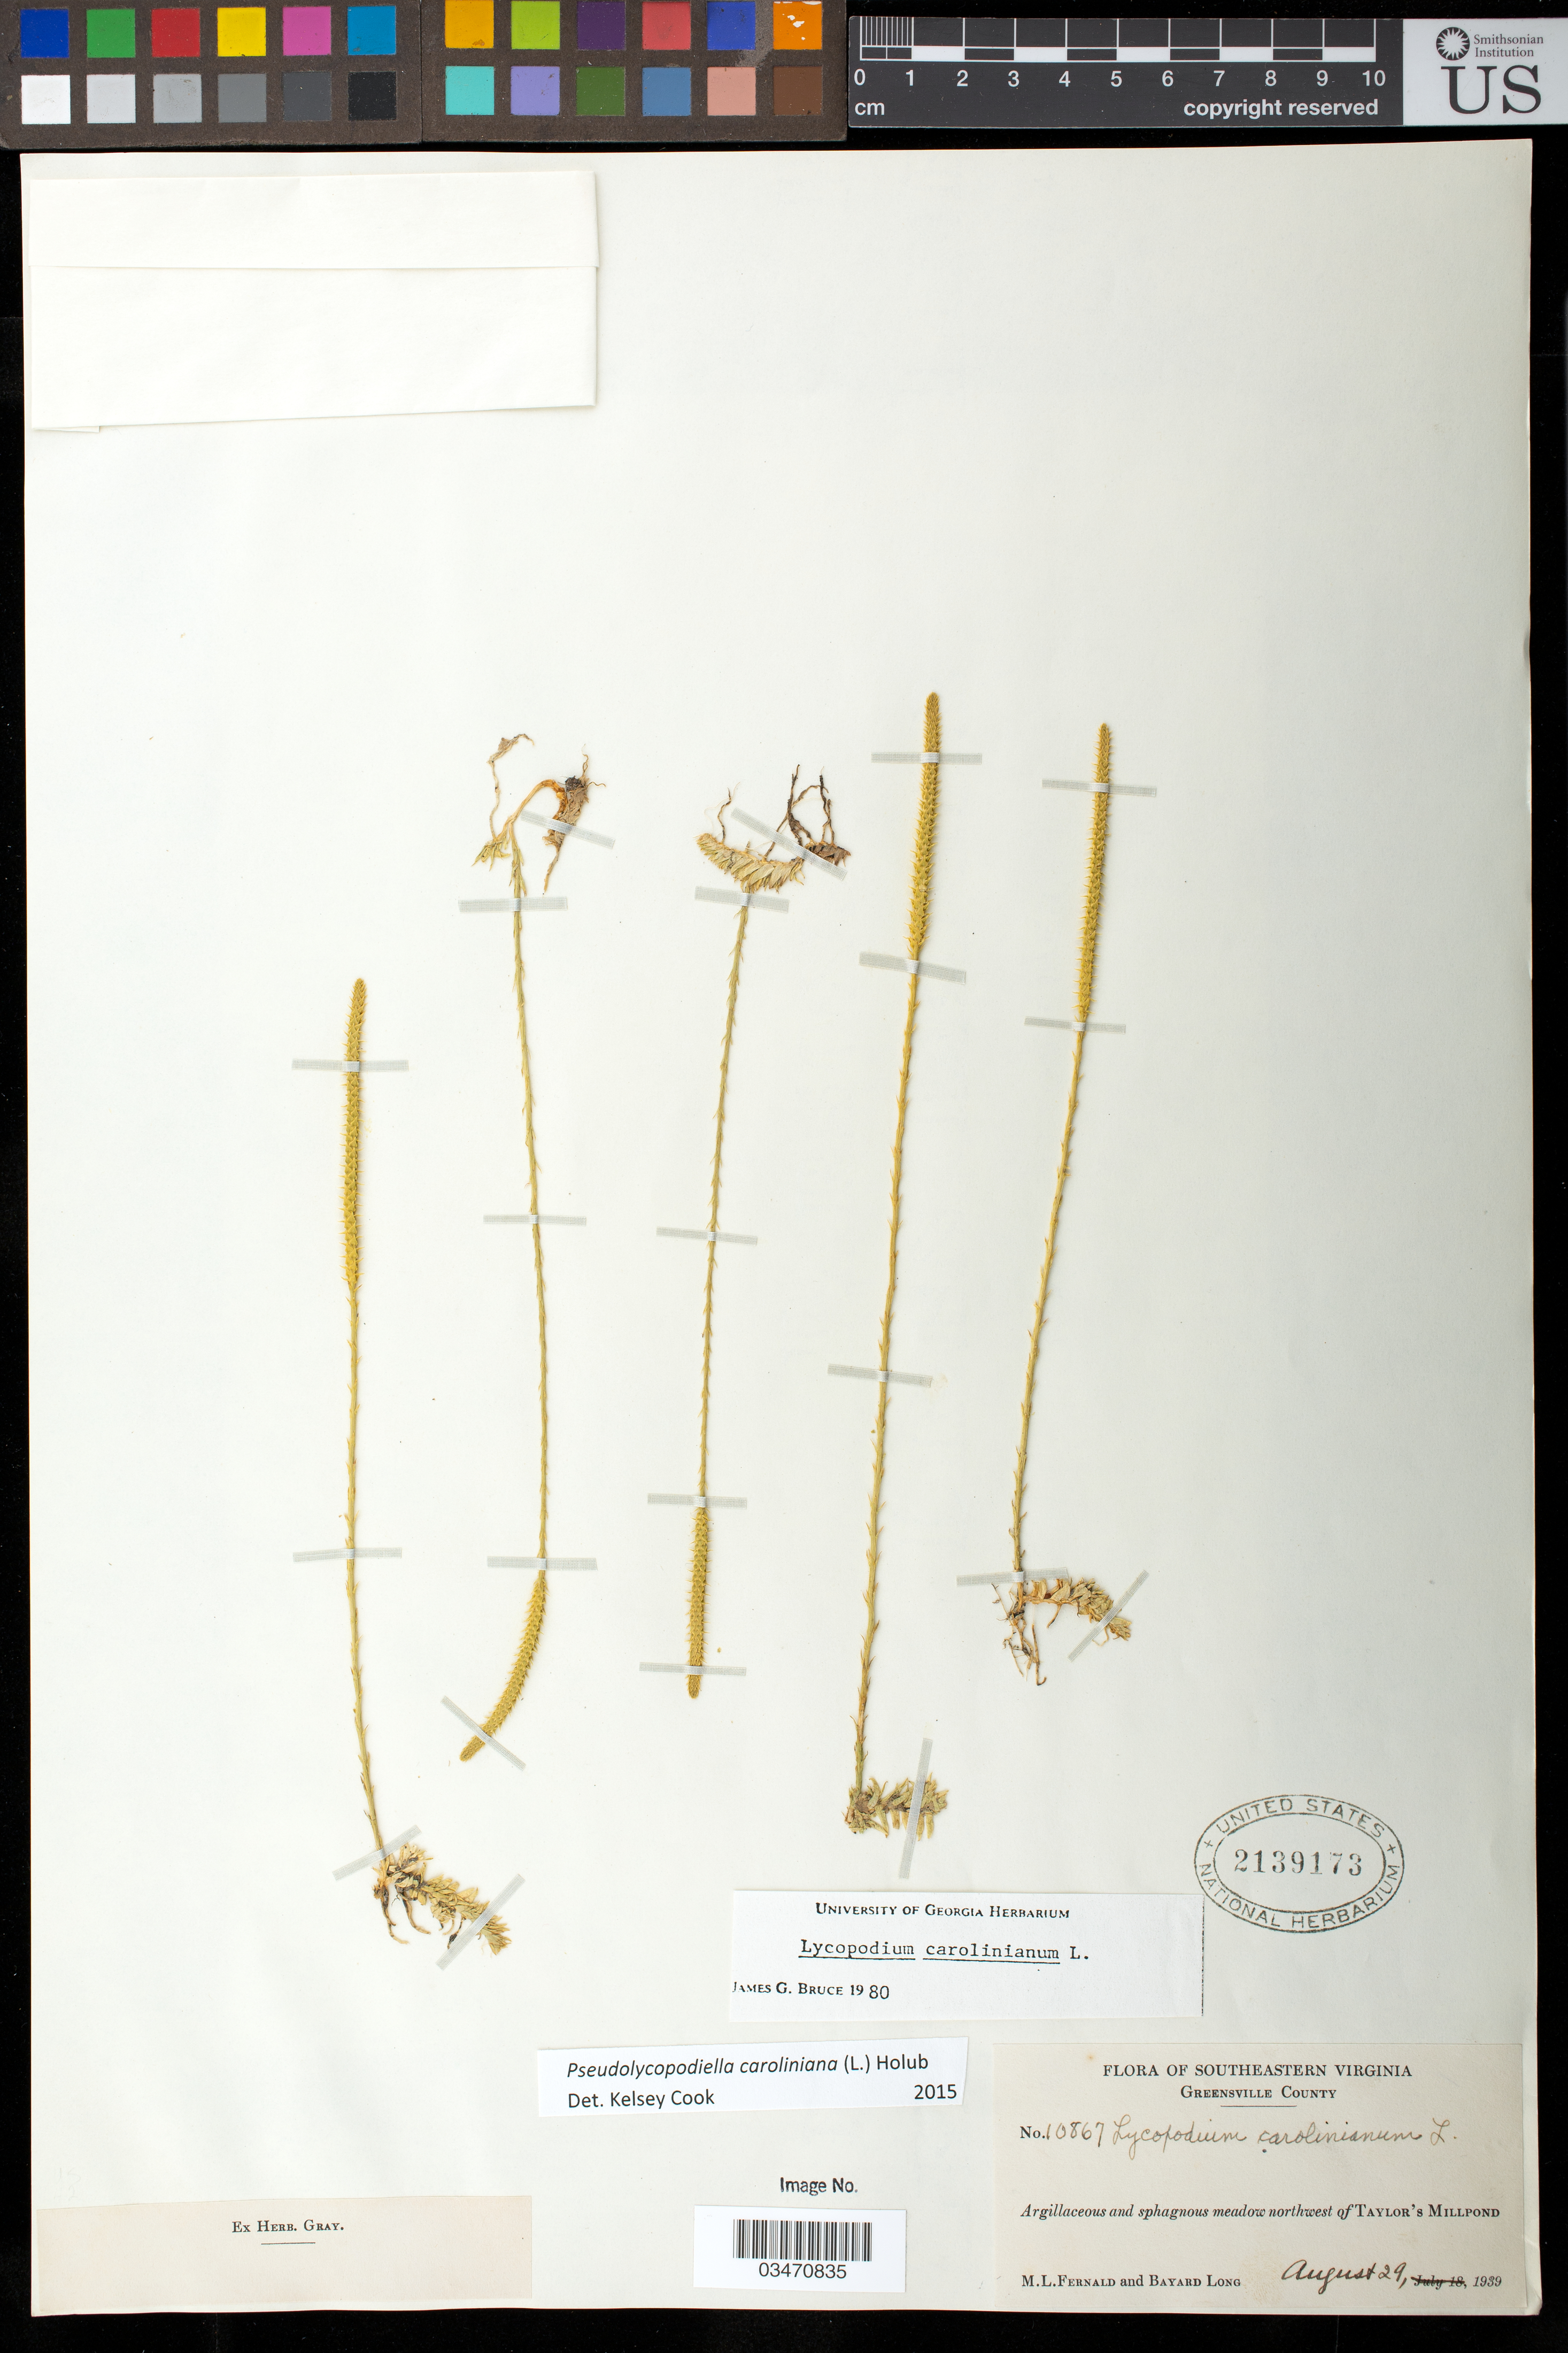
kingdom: Plantae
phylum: Tracheophyta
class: Lycopodiopsida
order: Lycopodiales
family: Lycopodiaceae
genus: Pseudolycopodiella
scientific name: Pseudolycopodiella caroliniana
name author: (L.) Holub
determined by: Cook, K.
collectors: M. L. Fernald & B. Long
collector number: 10867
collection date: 1939-08-29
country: United States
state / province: Virginia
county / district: Greensville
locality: Southeastern Virginia. Greensville County. Northwest of Taylor's Millpond.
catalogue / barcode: US 2139173